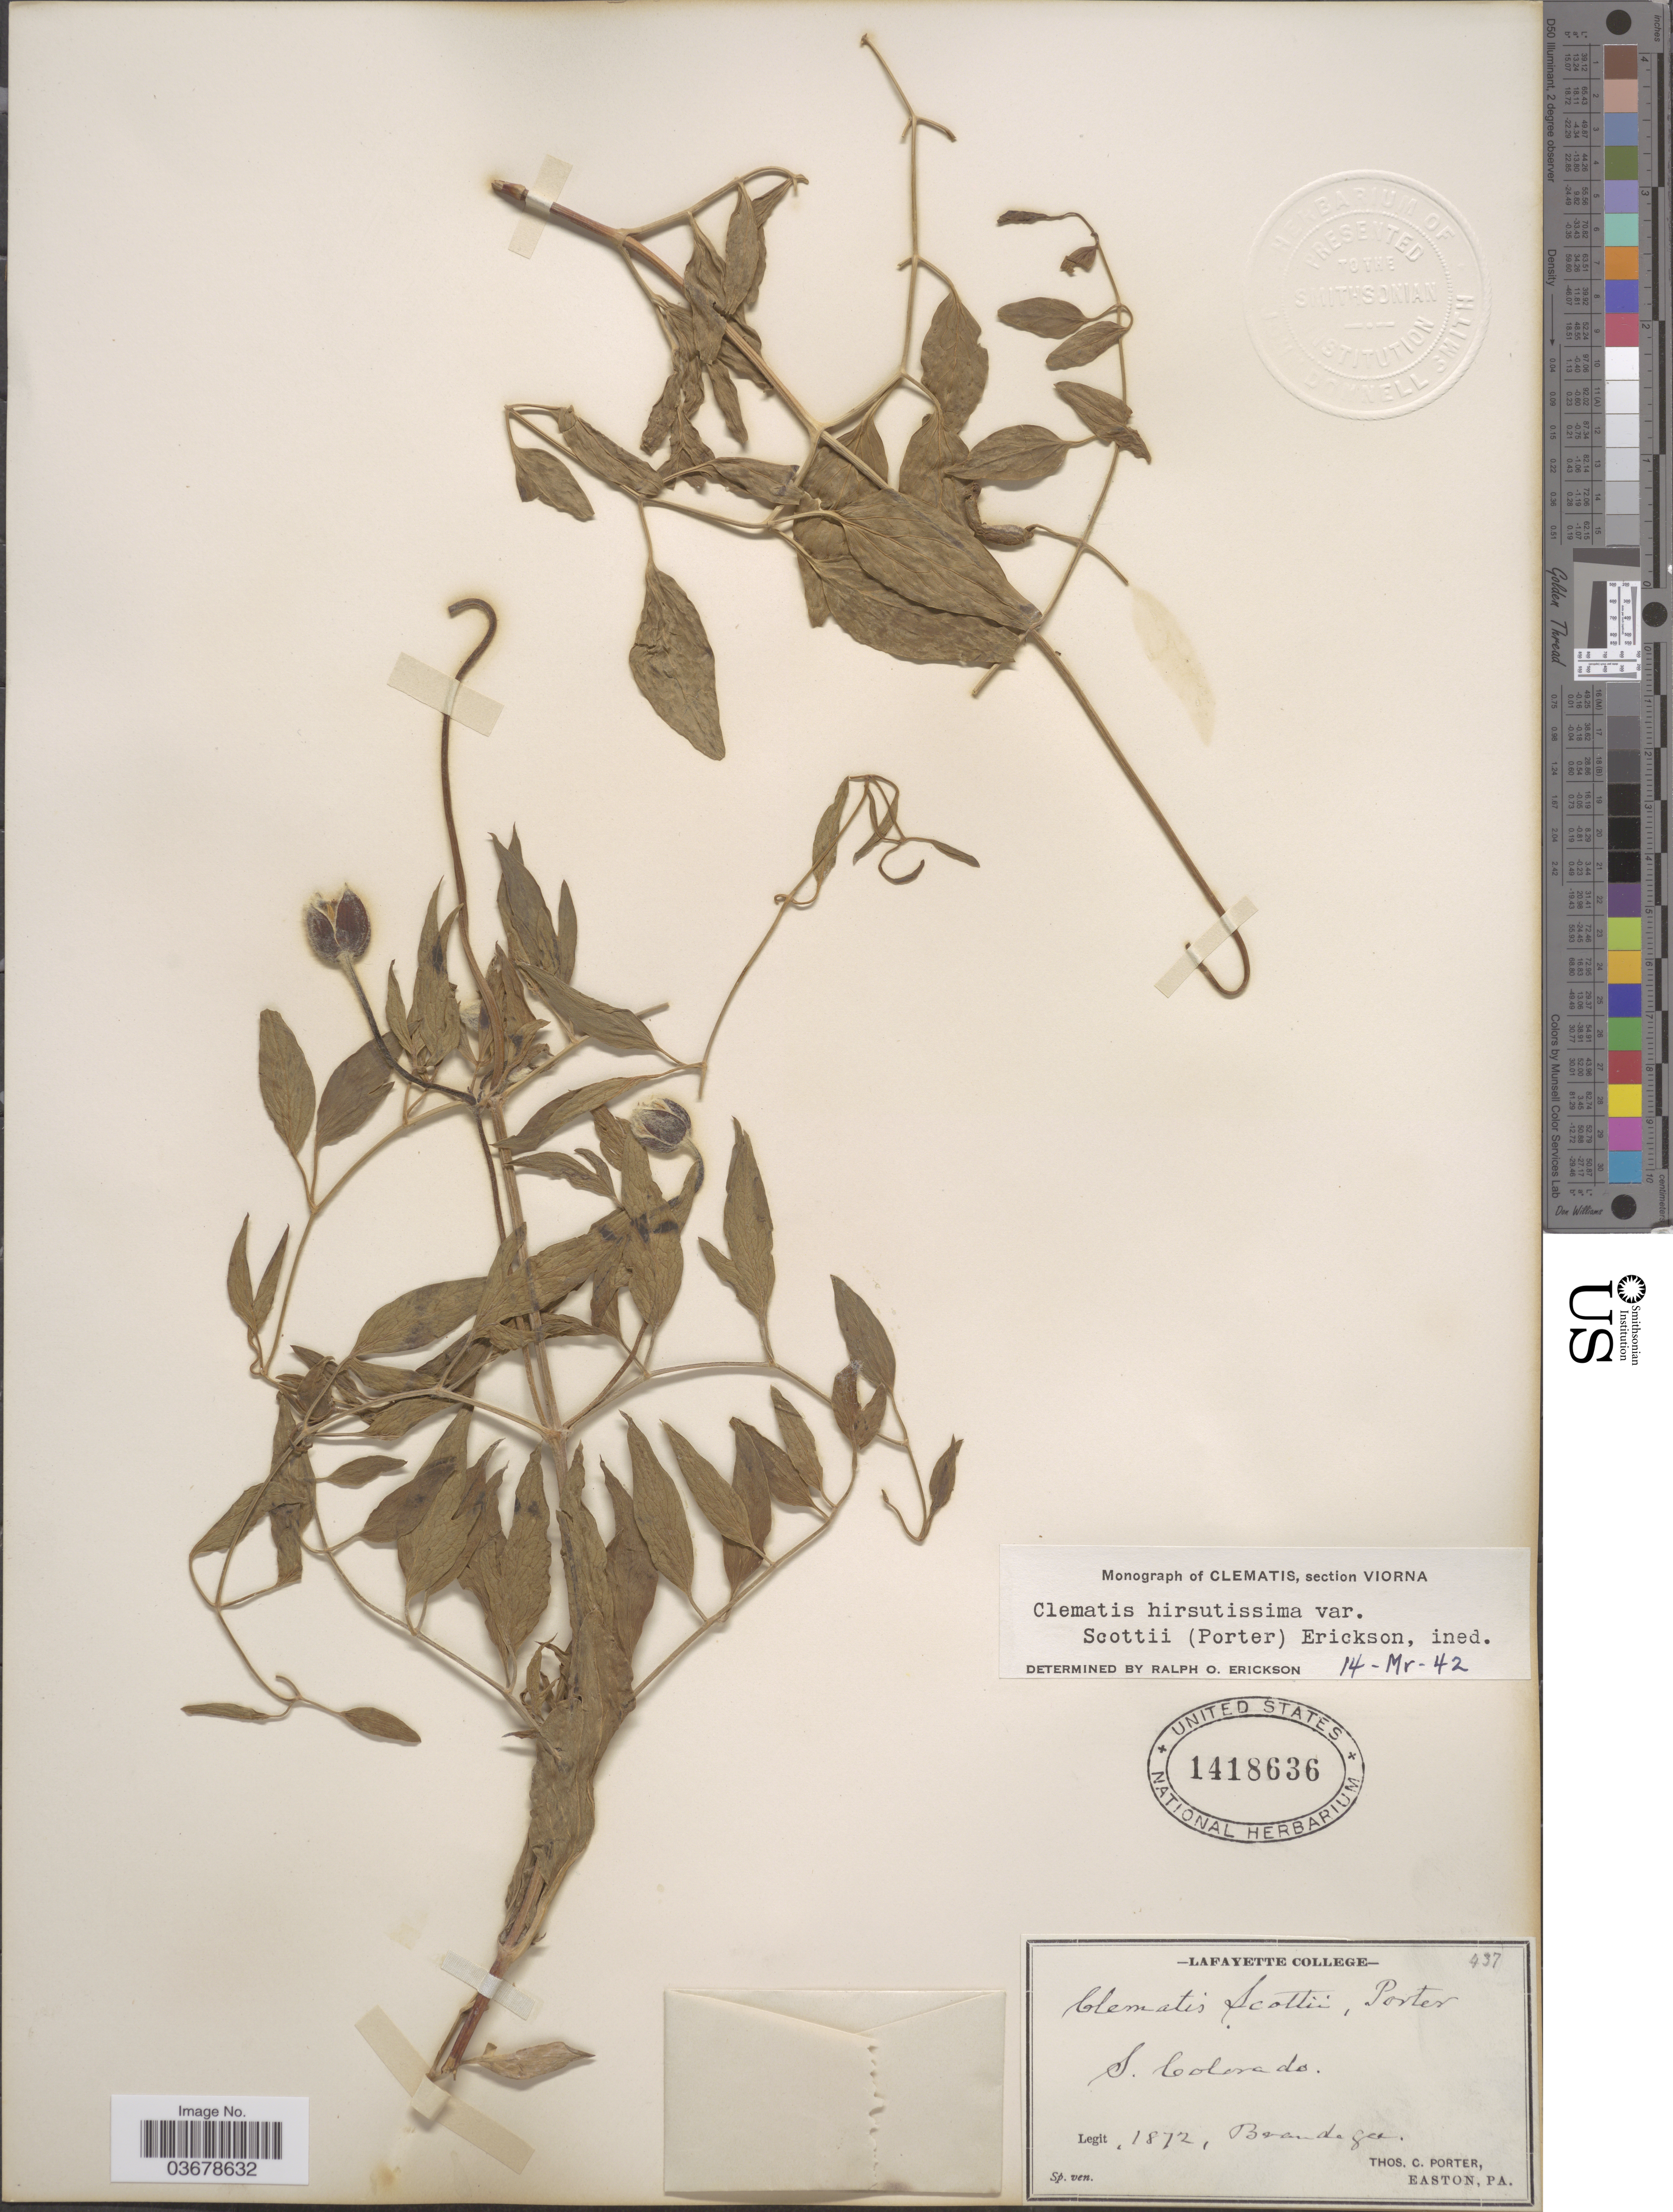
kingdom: Plantae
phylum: Tracheophyta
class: Magnoliopsida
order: Ranunculales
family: Ranunculaceae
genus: Clematis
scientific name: Clematis viorna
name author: L.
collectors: -- Brandegee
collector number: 437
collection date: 1872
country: United States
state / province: Colorado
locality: S. Colorado.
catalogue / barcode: US 1418636